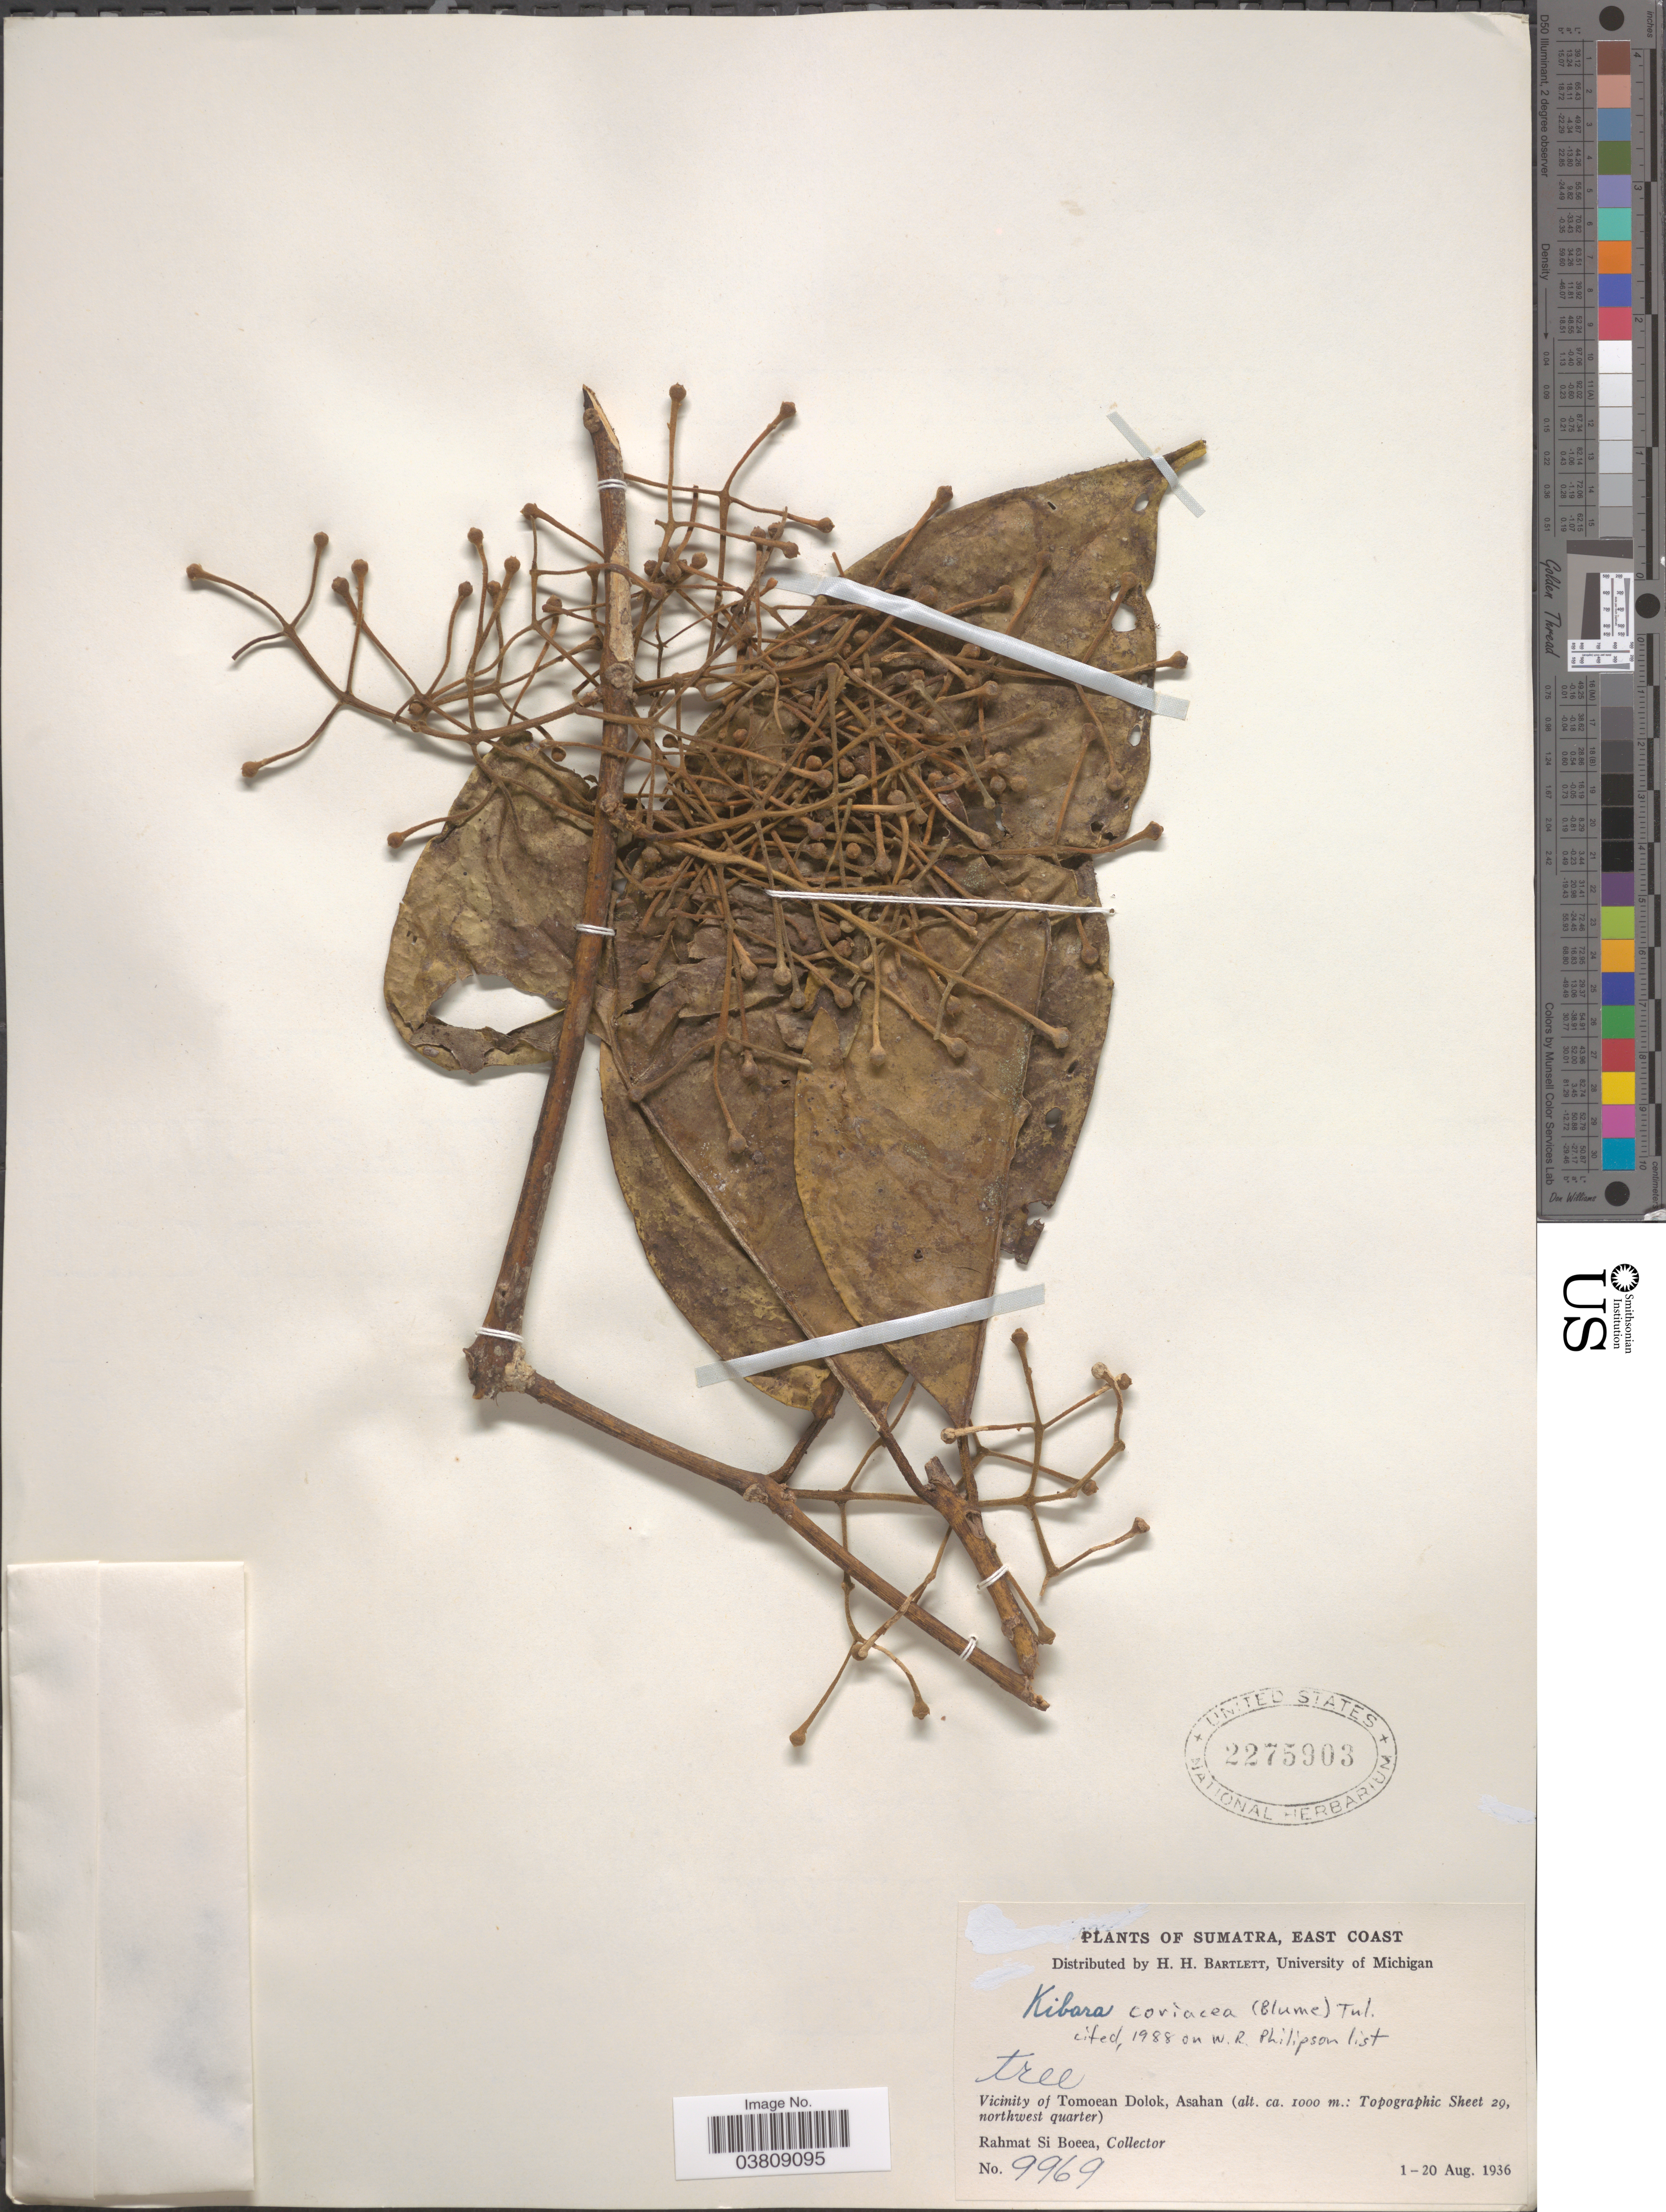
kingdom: Plantae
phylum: Tracheophyta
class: Magnoliopsida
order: Laurales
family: Monimiaceae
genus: Kibara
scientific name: Kibara coriacea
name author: (Blume) Hook. f. & Thomson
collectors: Rahmat Si Boeea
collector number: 9969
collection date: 1936-08-01/1936-08-20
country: Indonesia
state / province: Sumatra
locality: East Coast. Vicinity of Tomoean Dolok, Asahan (Topograpic Sheet 29, northwest quarter).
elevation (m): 1000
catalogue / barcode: US 2275903